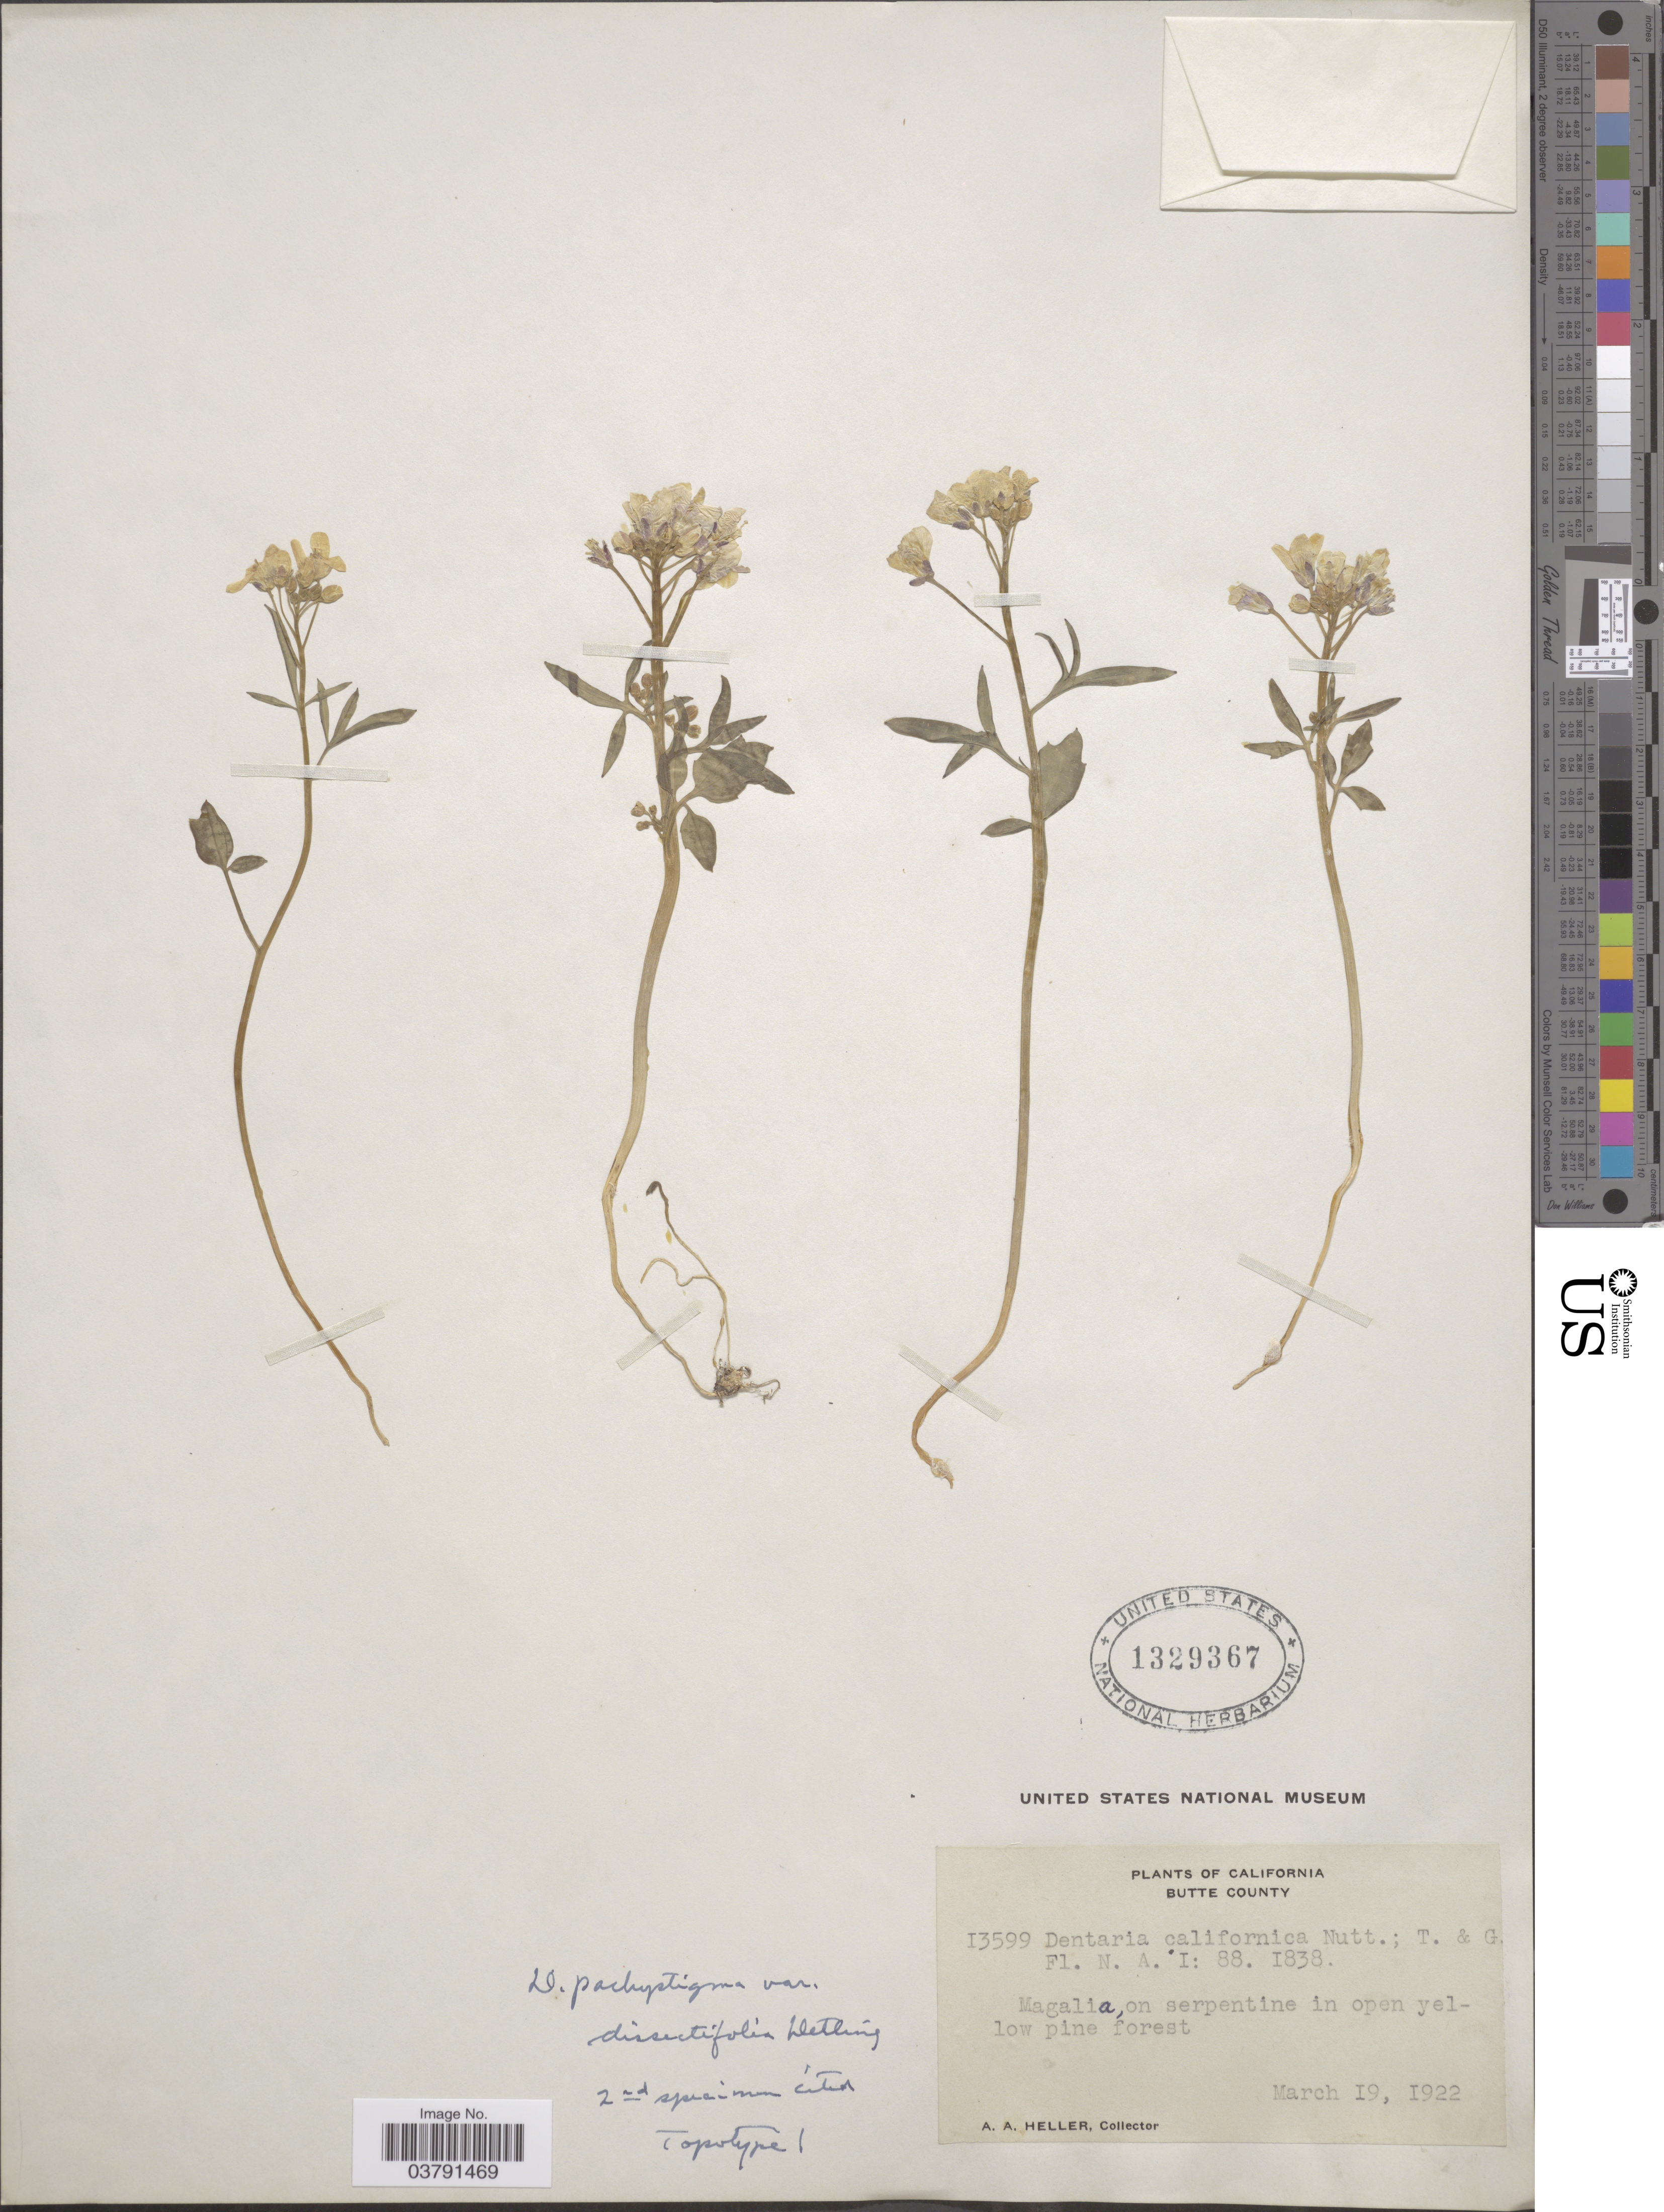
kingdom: Plantae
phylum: Tracheophyta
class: Magnoliopsida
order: Brassicales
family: Brassicaceae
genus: Dentaria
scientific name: Dentaria pachystigma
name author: (S. Watson) S. Watson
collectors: A. A. Heller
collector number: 13599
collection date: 1922-03-19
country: United States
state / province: California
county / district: Butte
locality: Butte County. Magalia.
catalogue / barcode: US 1329367